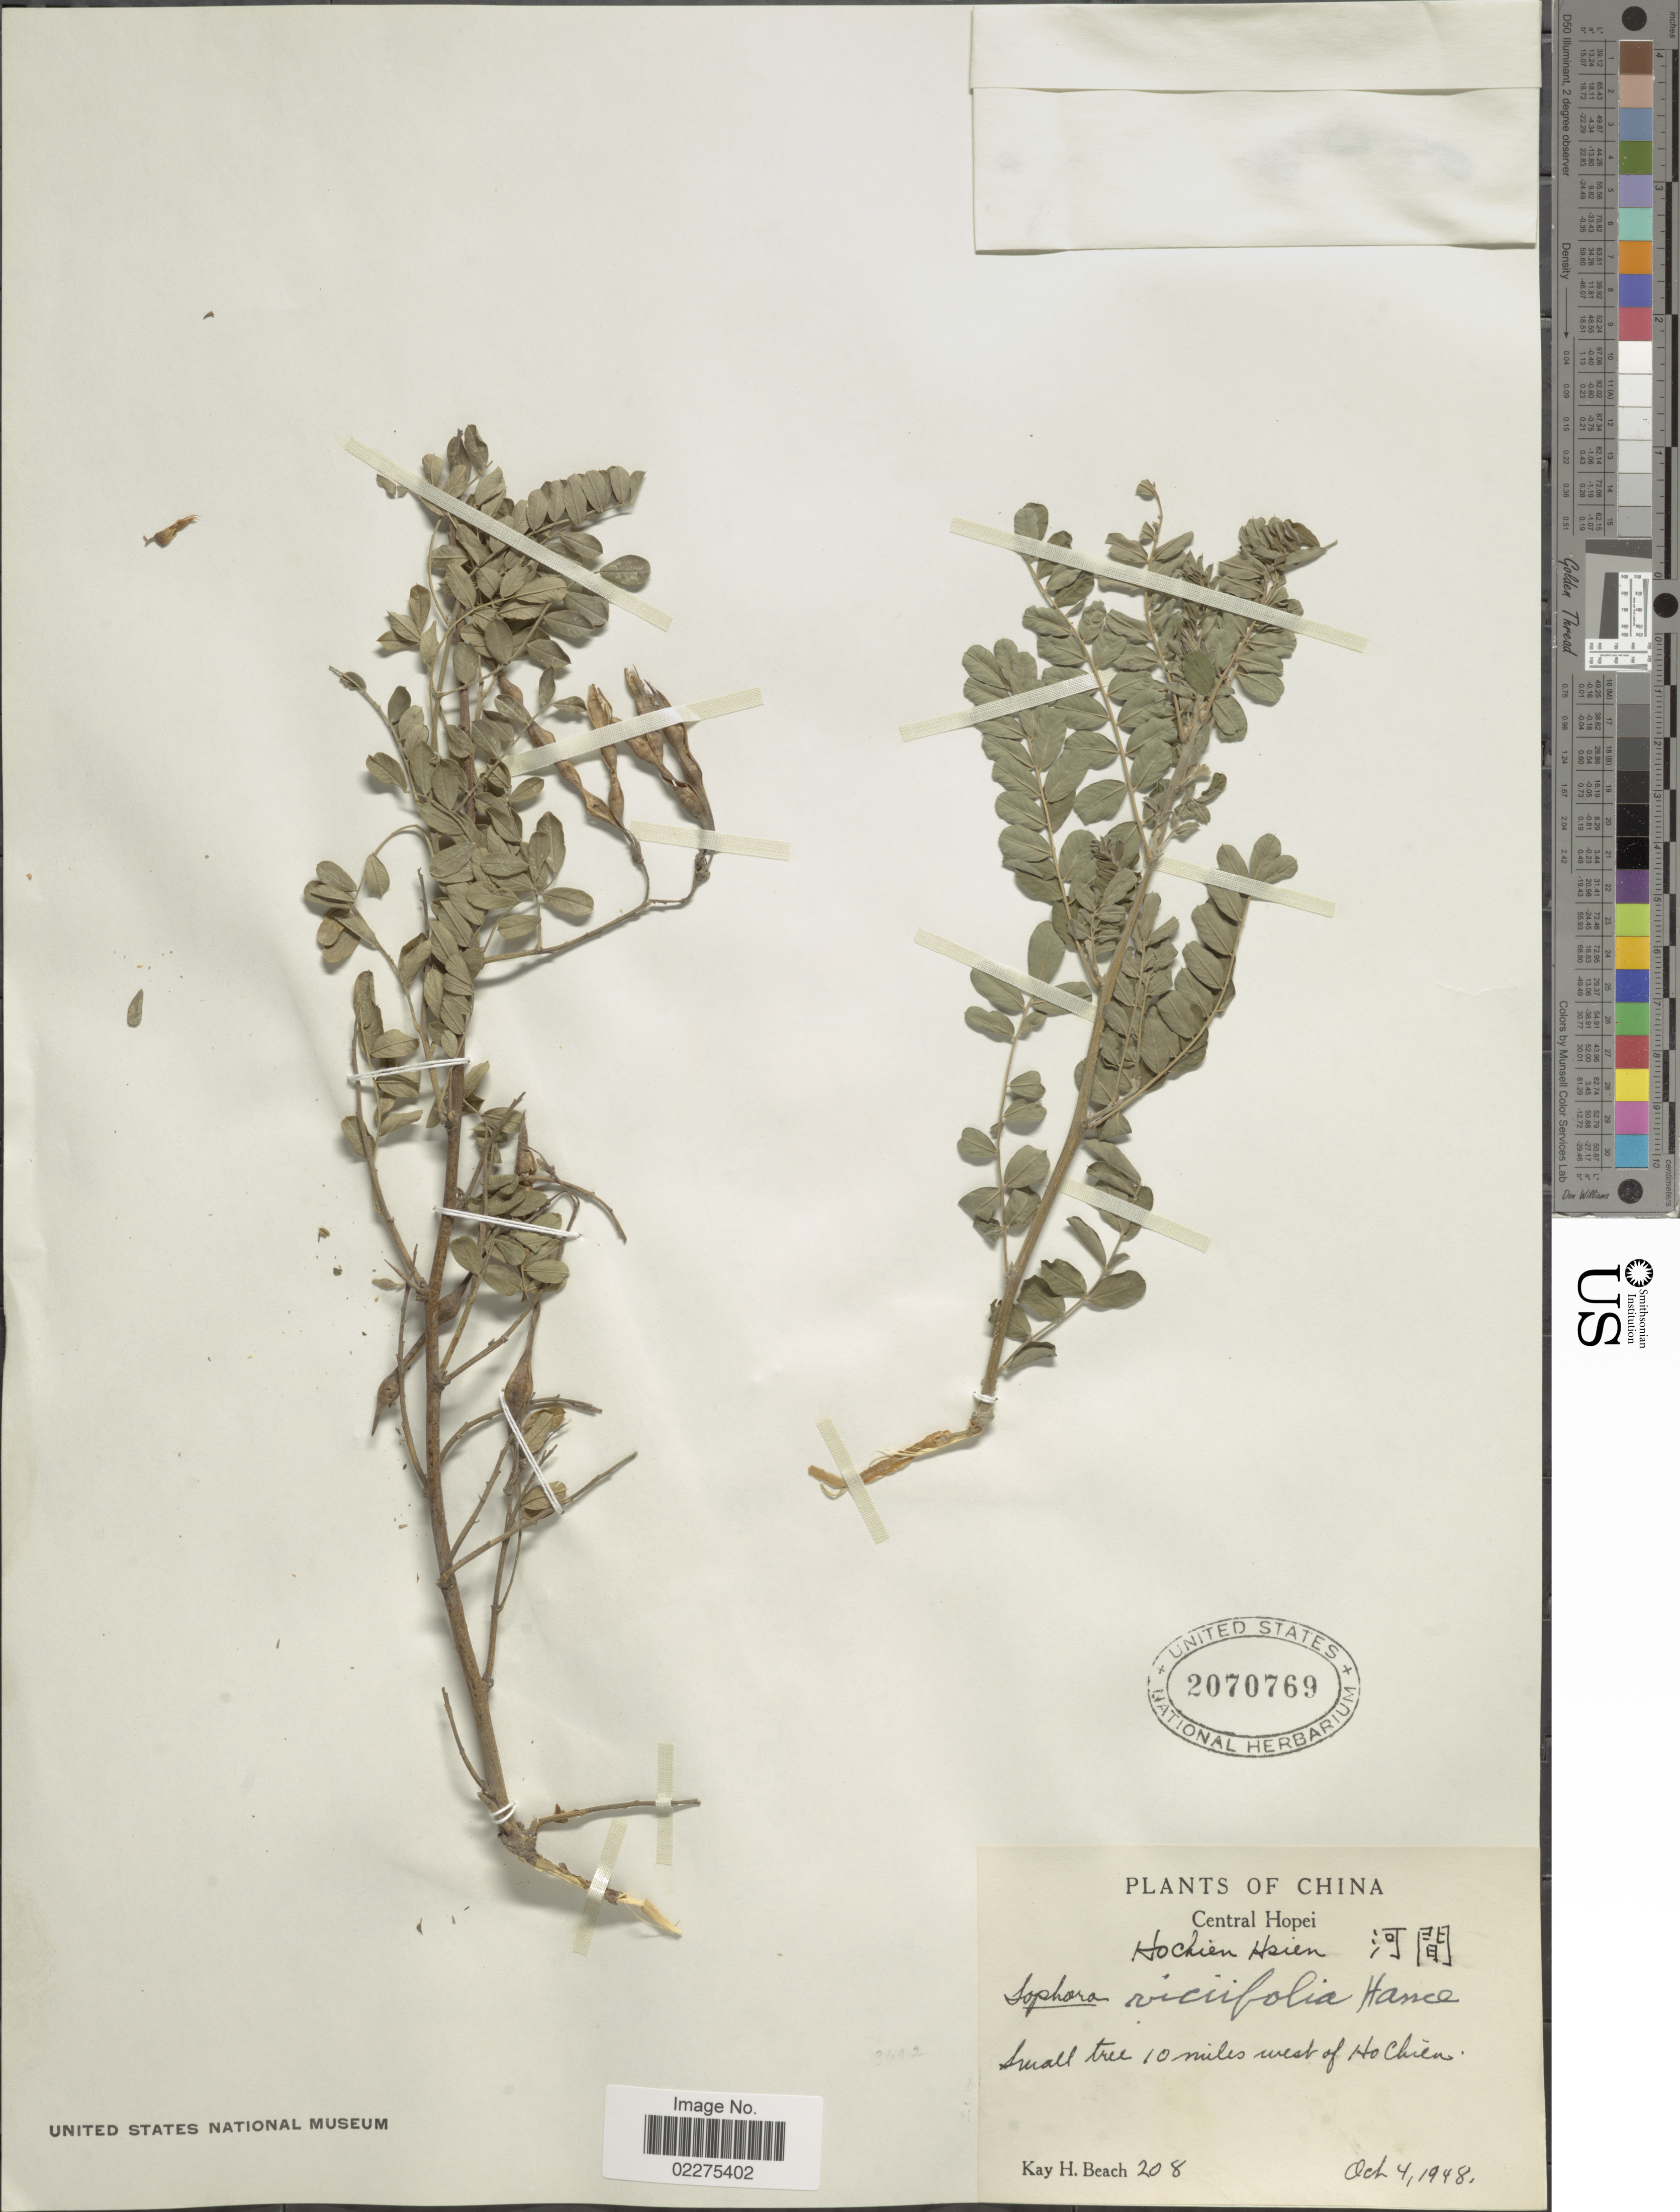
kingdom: Plantae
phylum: Tracheophyta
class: Magnoliopsida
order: Fabales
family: Fabaceae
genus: Sophora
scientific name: Sophora davidii var. davidii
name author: (Franch.) Skeels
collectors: K. H. Beach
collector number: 208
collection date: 1948-10-04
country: China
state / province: Hubei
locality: Central Hopei. Hocien Hsien. 10 miles west of Ho Chien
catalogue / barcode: US 2070769